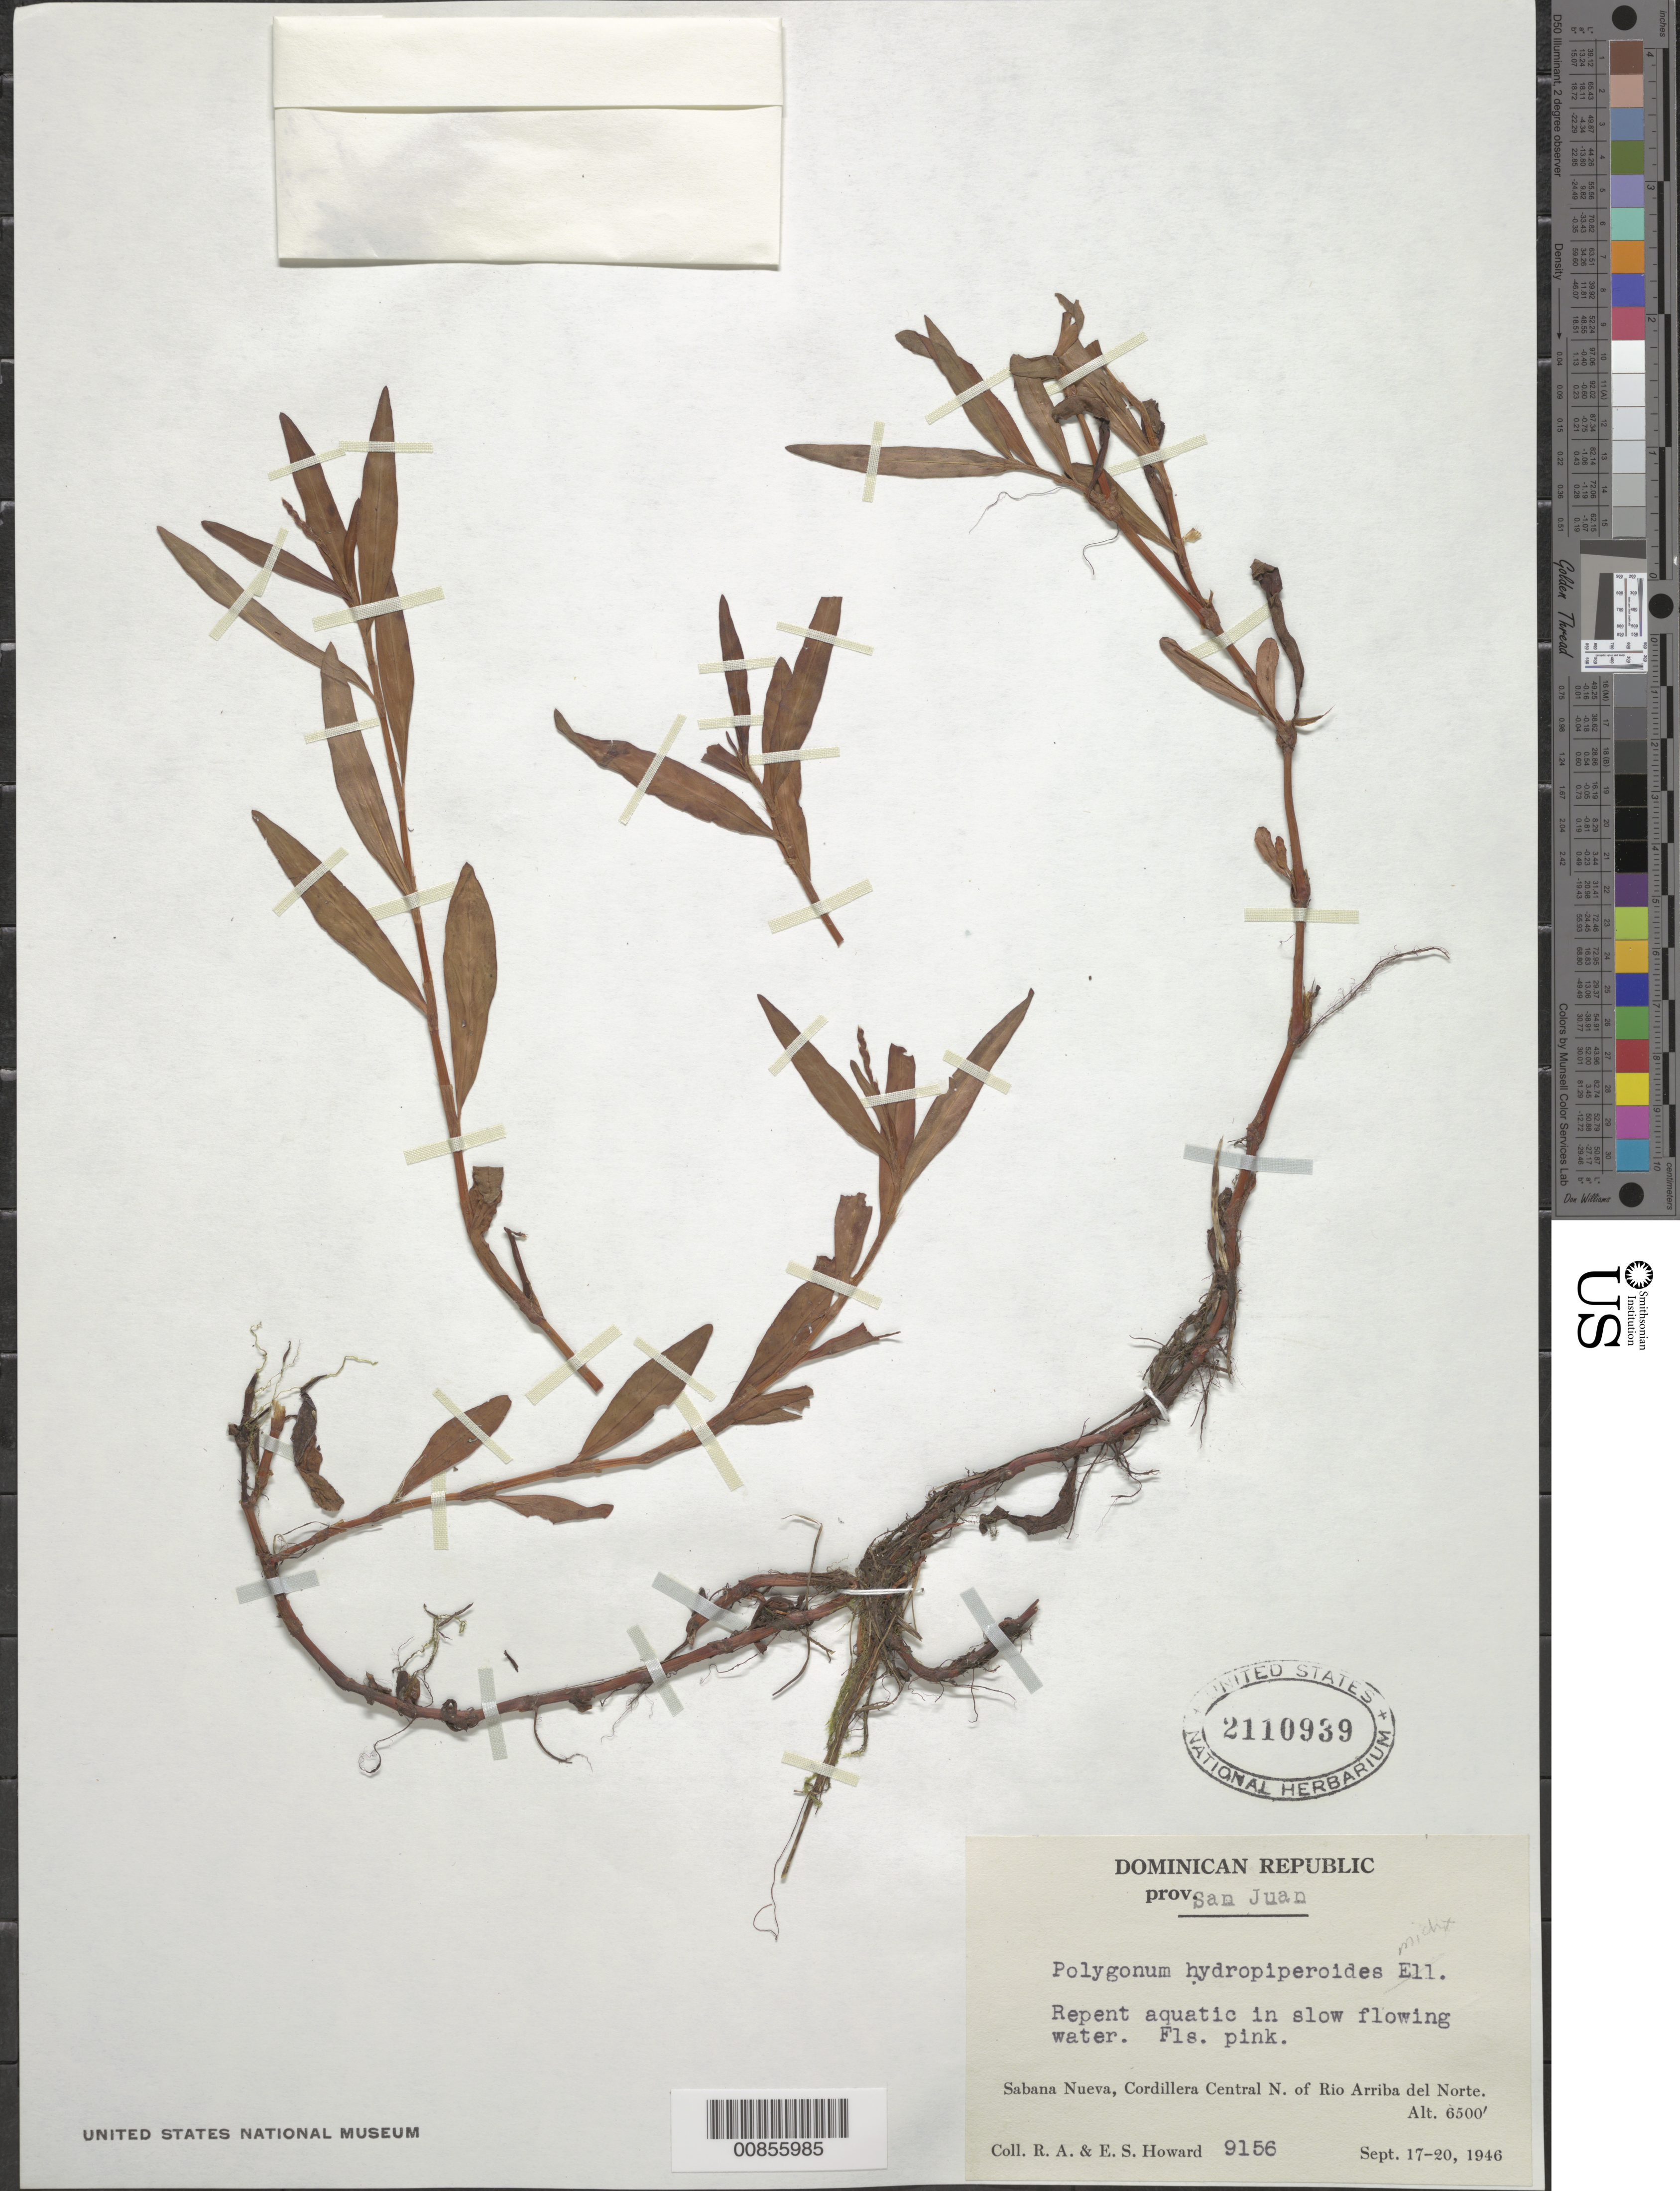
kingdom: Plantae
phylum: Tracheophyta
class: Magnoliopsida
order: Caryophyllales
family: Polygonaceae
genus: Polygonum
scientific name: Polygonum hydropiperoides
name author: Michx.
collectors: R. A. Howard & E. S. Howard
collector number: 9156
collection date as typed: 17 Sep 1946 to 20 Sep 1946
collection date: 1946-09-17/1946-09-20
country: Dominican Republic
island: Hispaniola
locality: Sabana Nueva, Cordillera Central N. of Río Arriba del Norte.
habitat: In slow flowing water.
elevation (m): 1981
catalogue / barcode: US 2110939